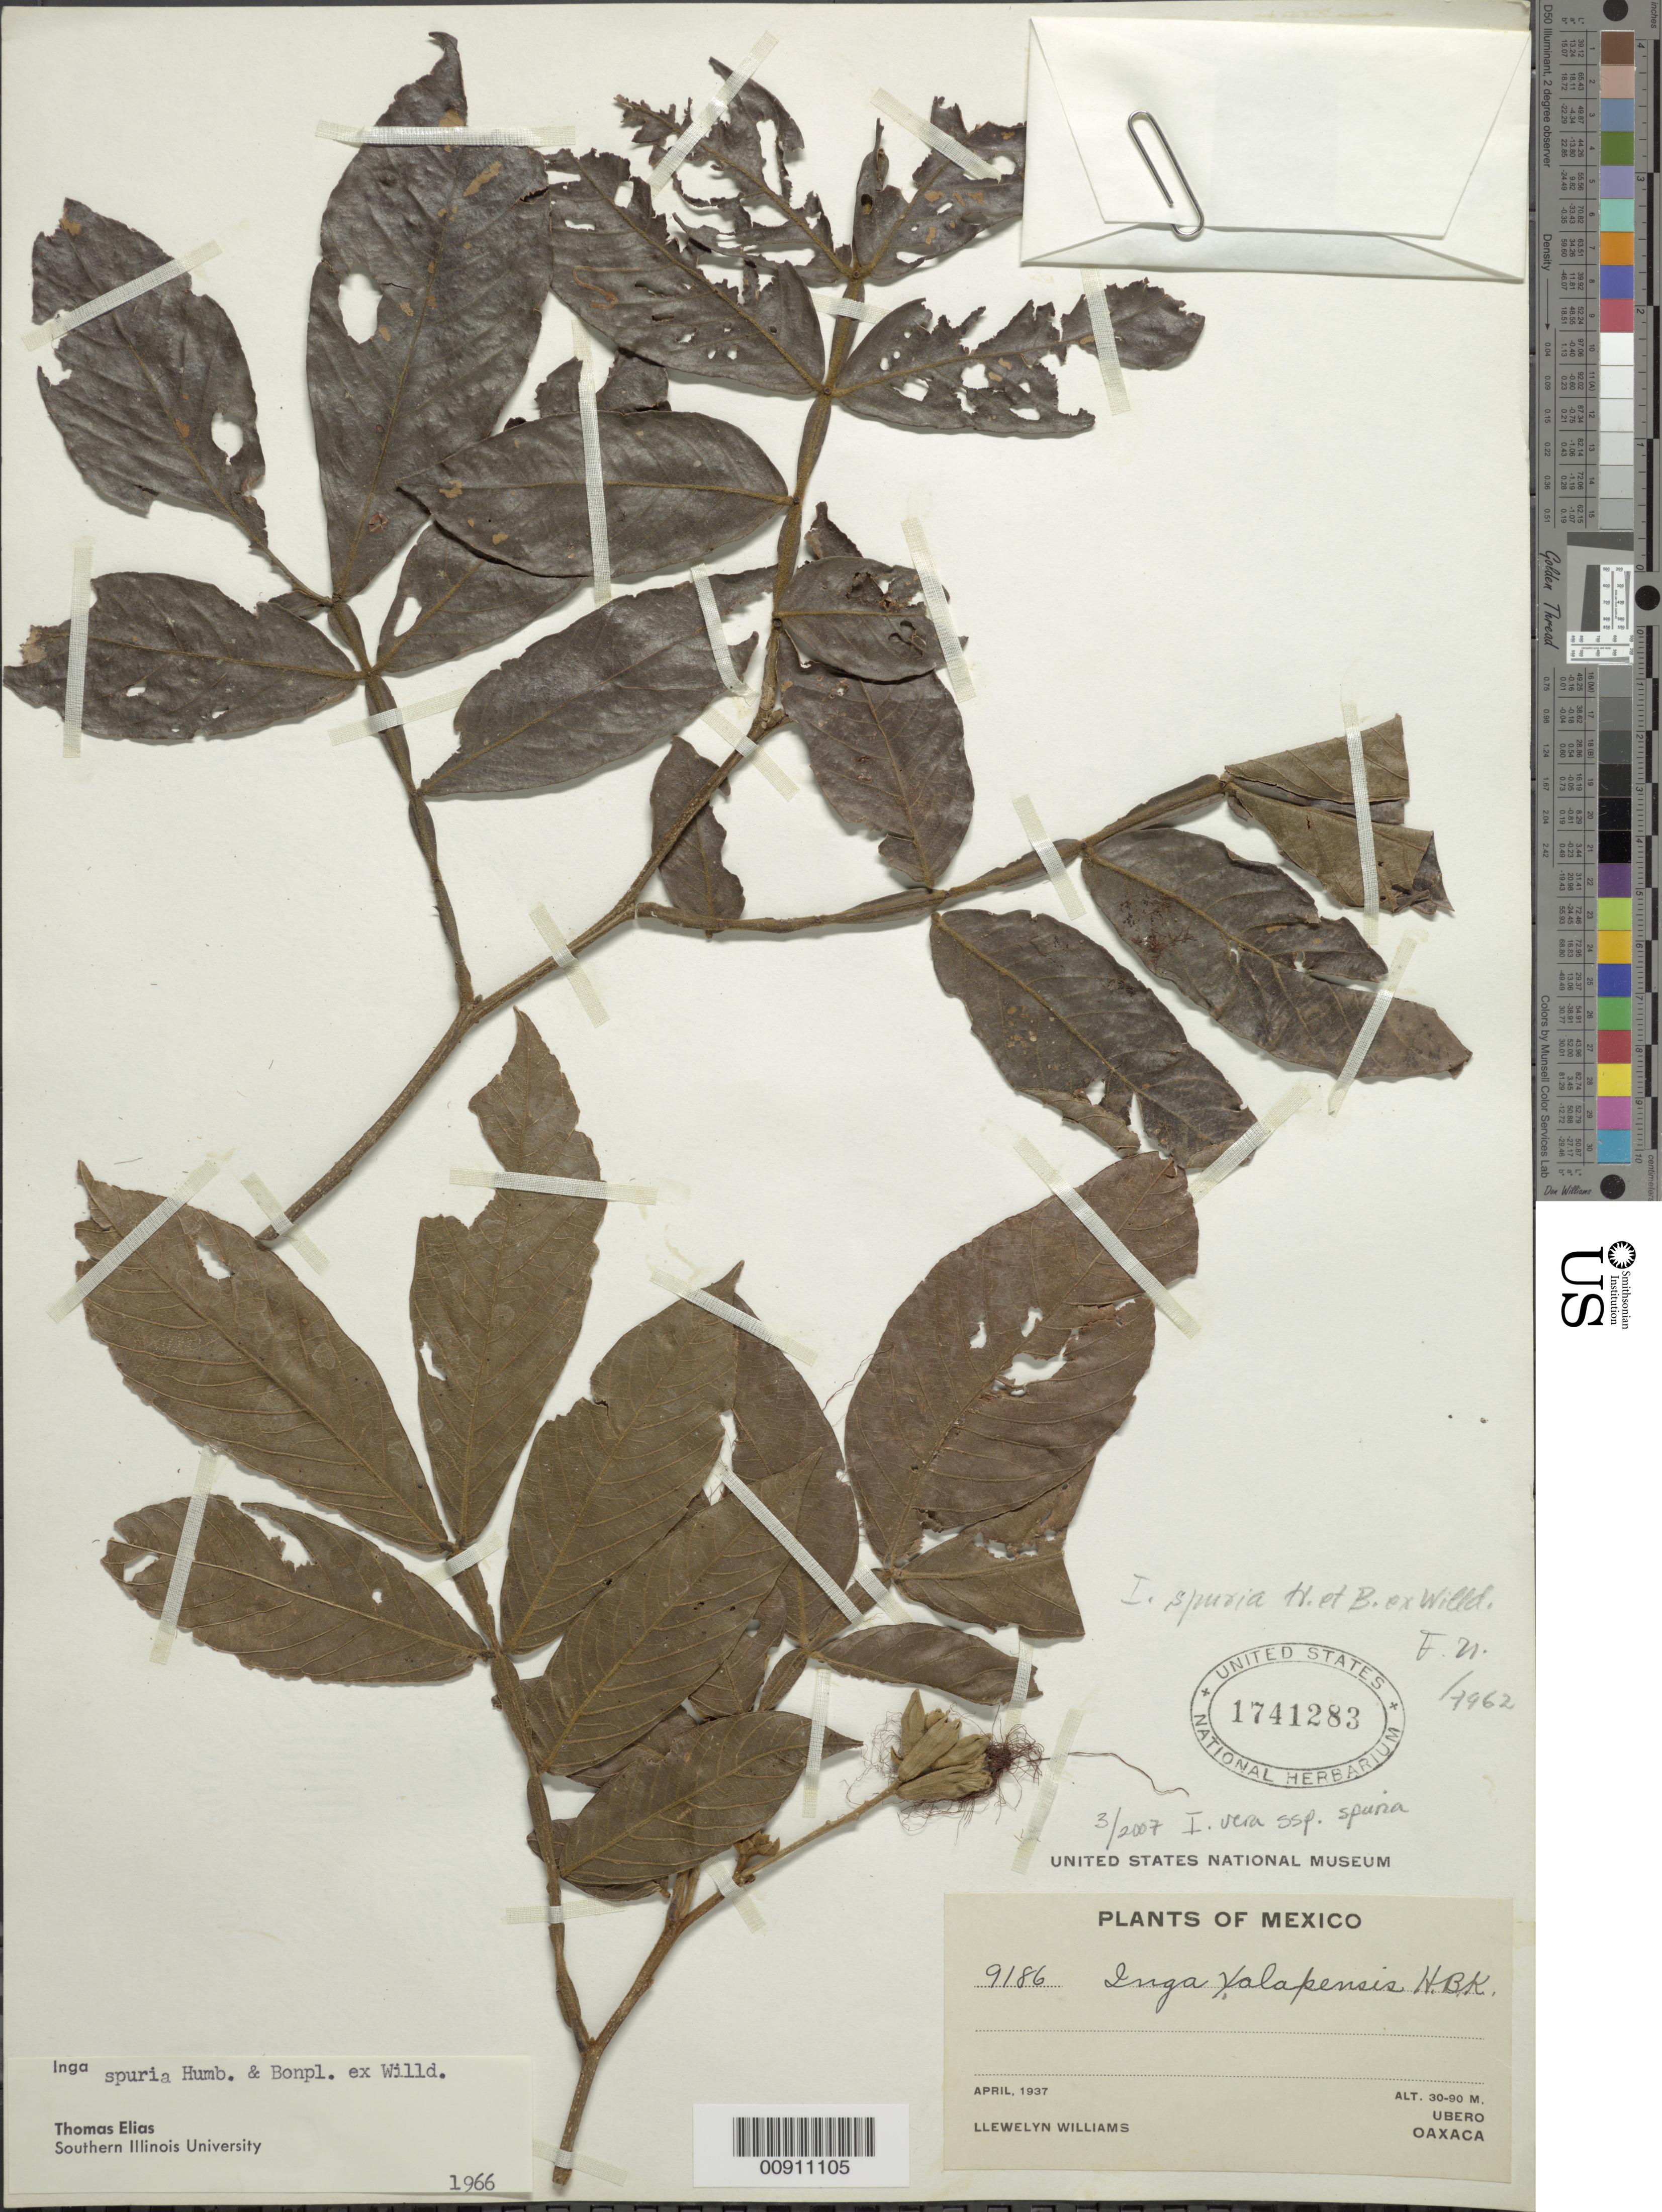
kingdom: Plantae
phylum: Tracheophyta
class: Magnoliopsida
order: Fabales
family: Fabaceae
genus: Inga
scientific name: Inga xalapensis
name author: Benth.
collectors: L. Williams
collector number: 9186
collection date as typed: Apr 1937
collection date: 1937-04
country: Mexico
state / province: Oaxaca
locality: Ubero, Oaxaca.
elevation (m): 90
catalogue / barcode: US 1741283